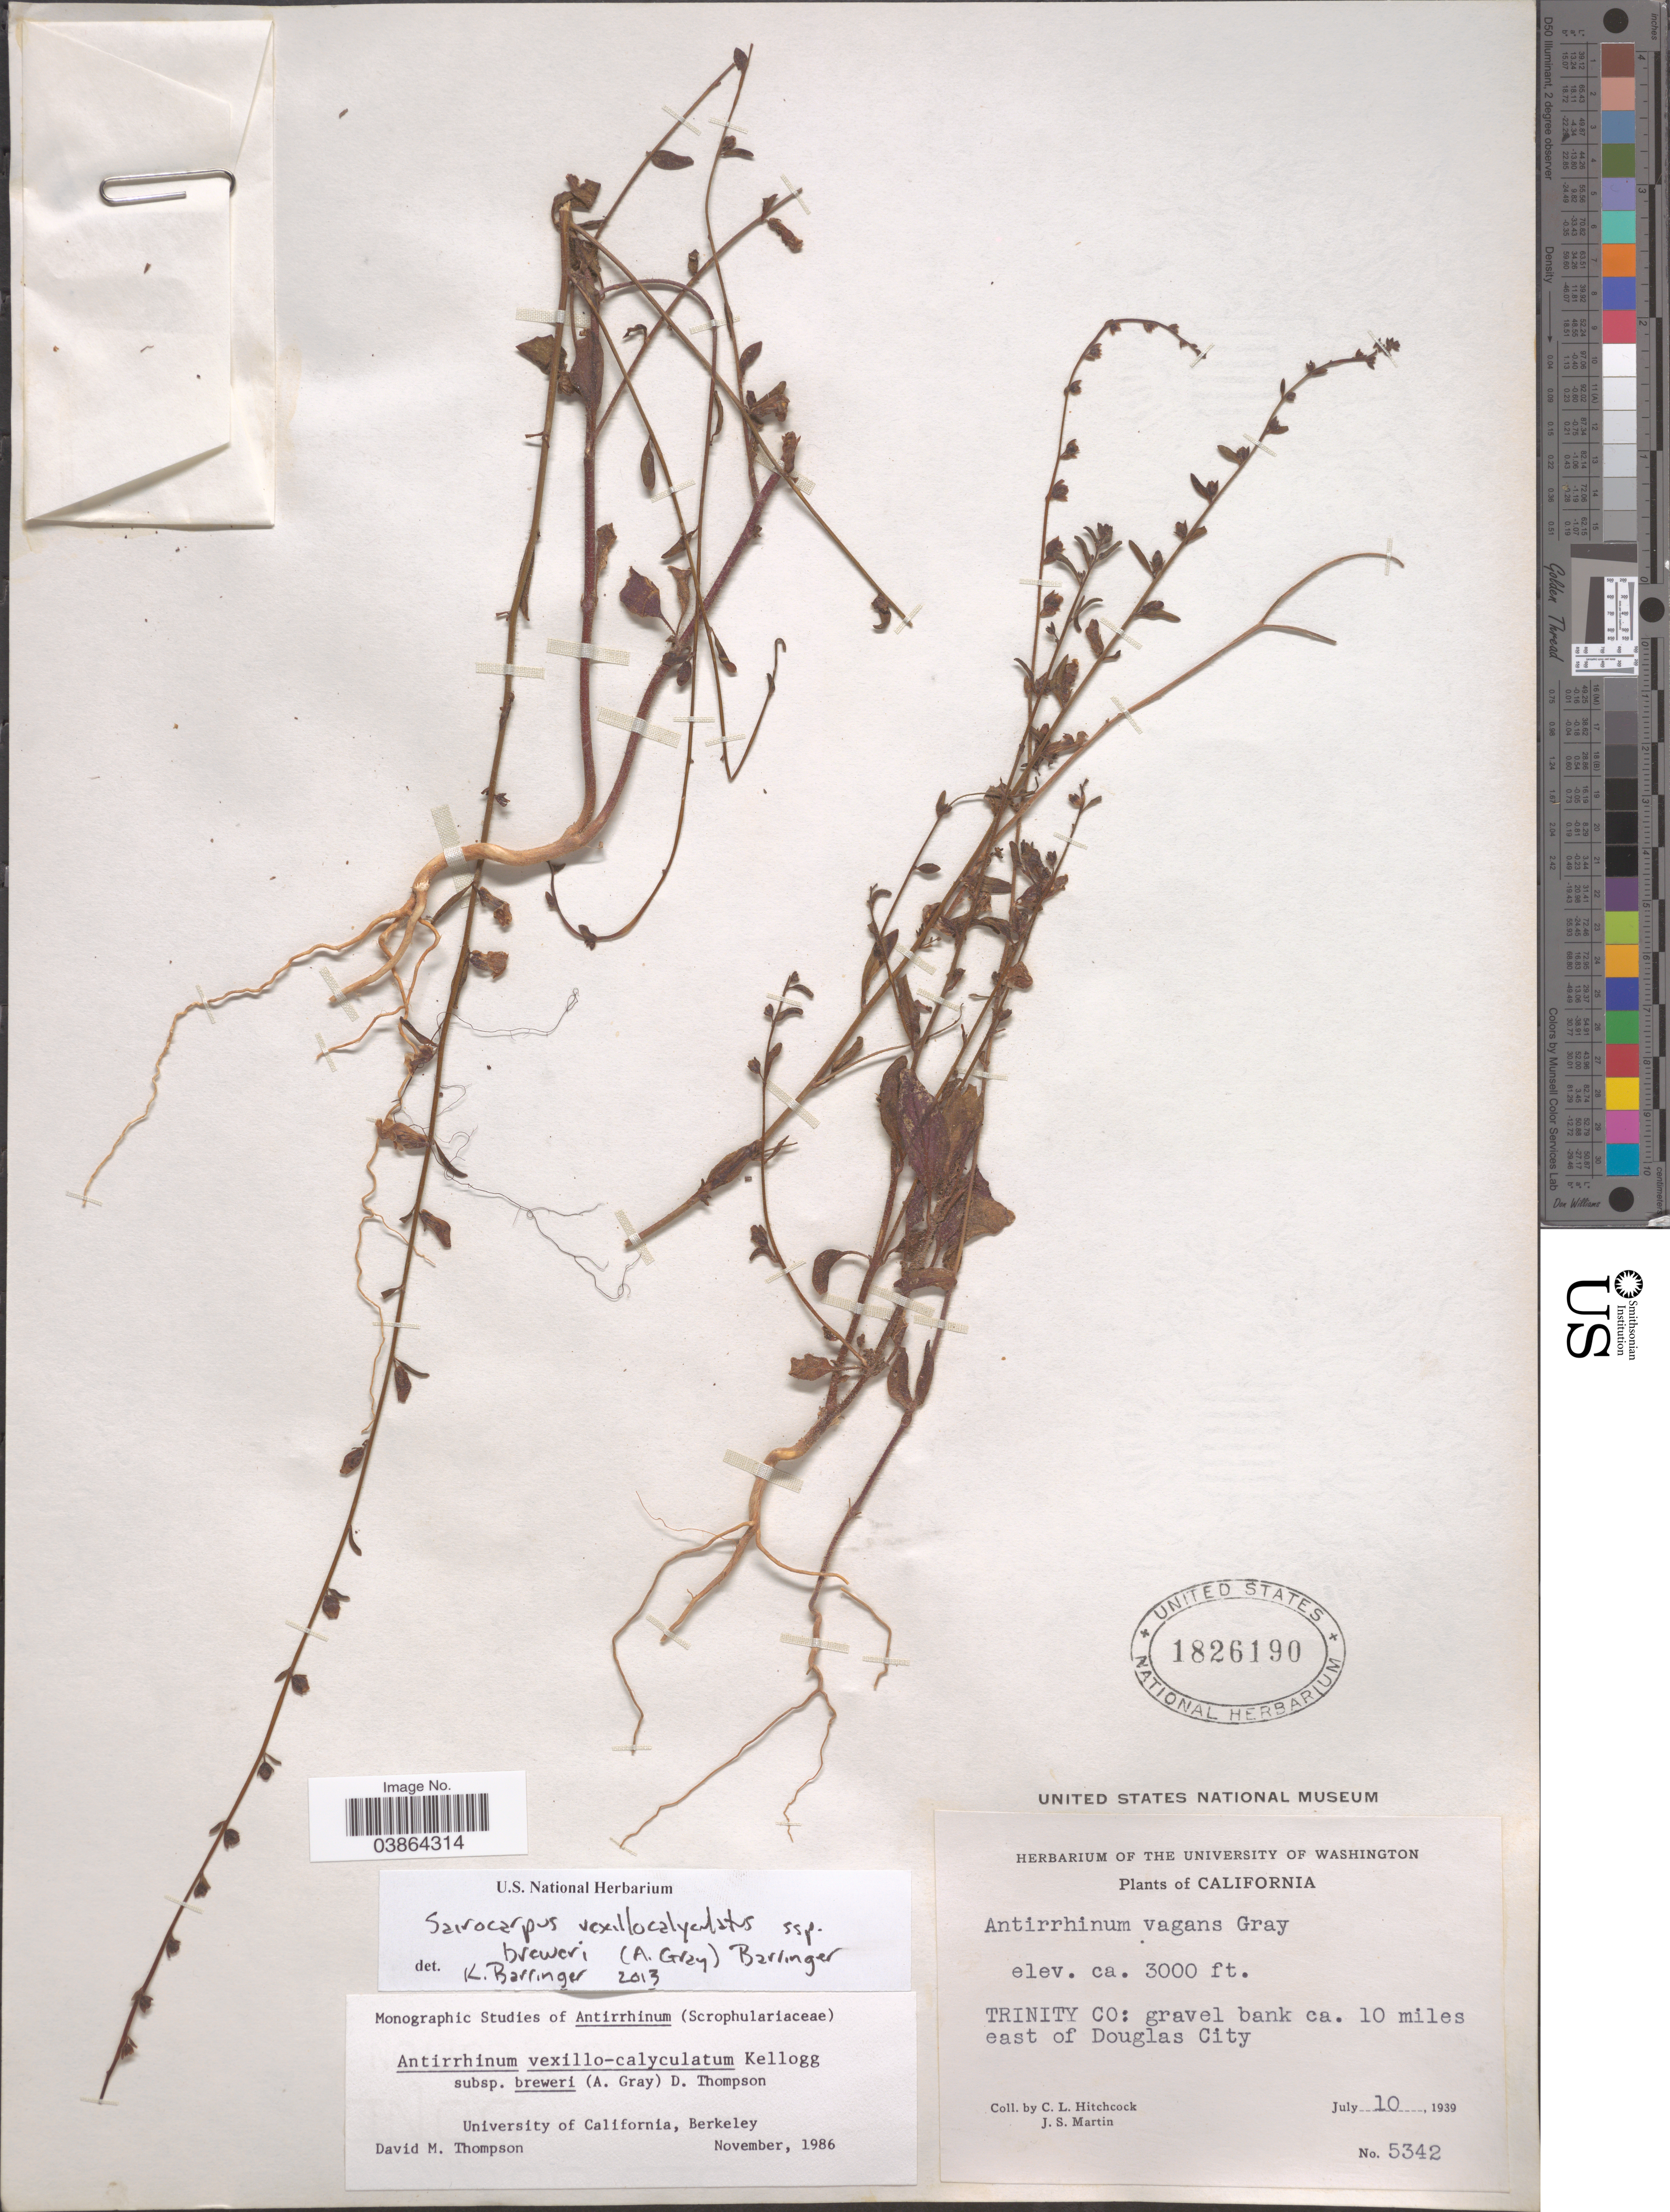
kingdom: Plantae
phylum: Tracheophyta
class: Magnoliopsida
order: Lamiales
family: Plantaginaceae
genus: Sairocarpus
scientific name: Sairocarpus vexillocalyculatus subsp. breweri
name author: (A. Gray) Barringer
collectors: C. L. Hitchcock & J. S. Martin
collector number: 5342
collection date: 1939-07-10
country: United States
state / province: California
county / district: Trinity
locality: Trinity Co: gravel bank ca. 10 miles east of Douglas City.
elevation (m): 914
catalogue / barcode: US 1826190